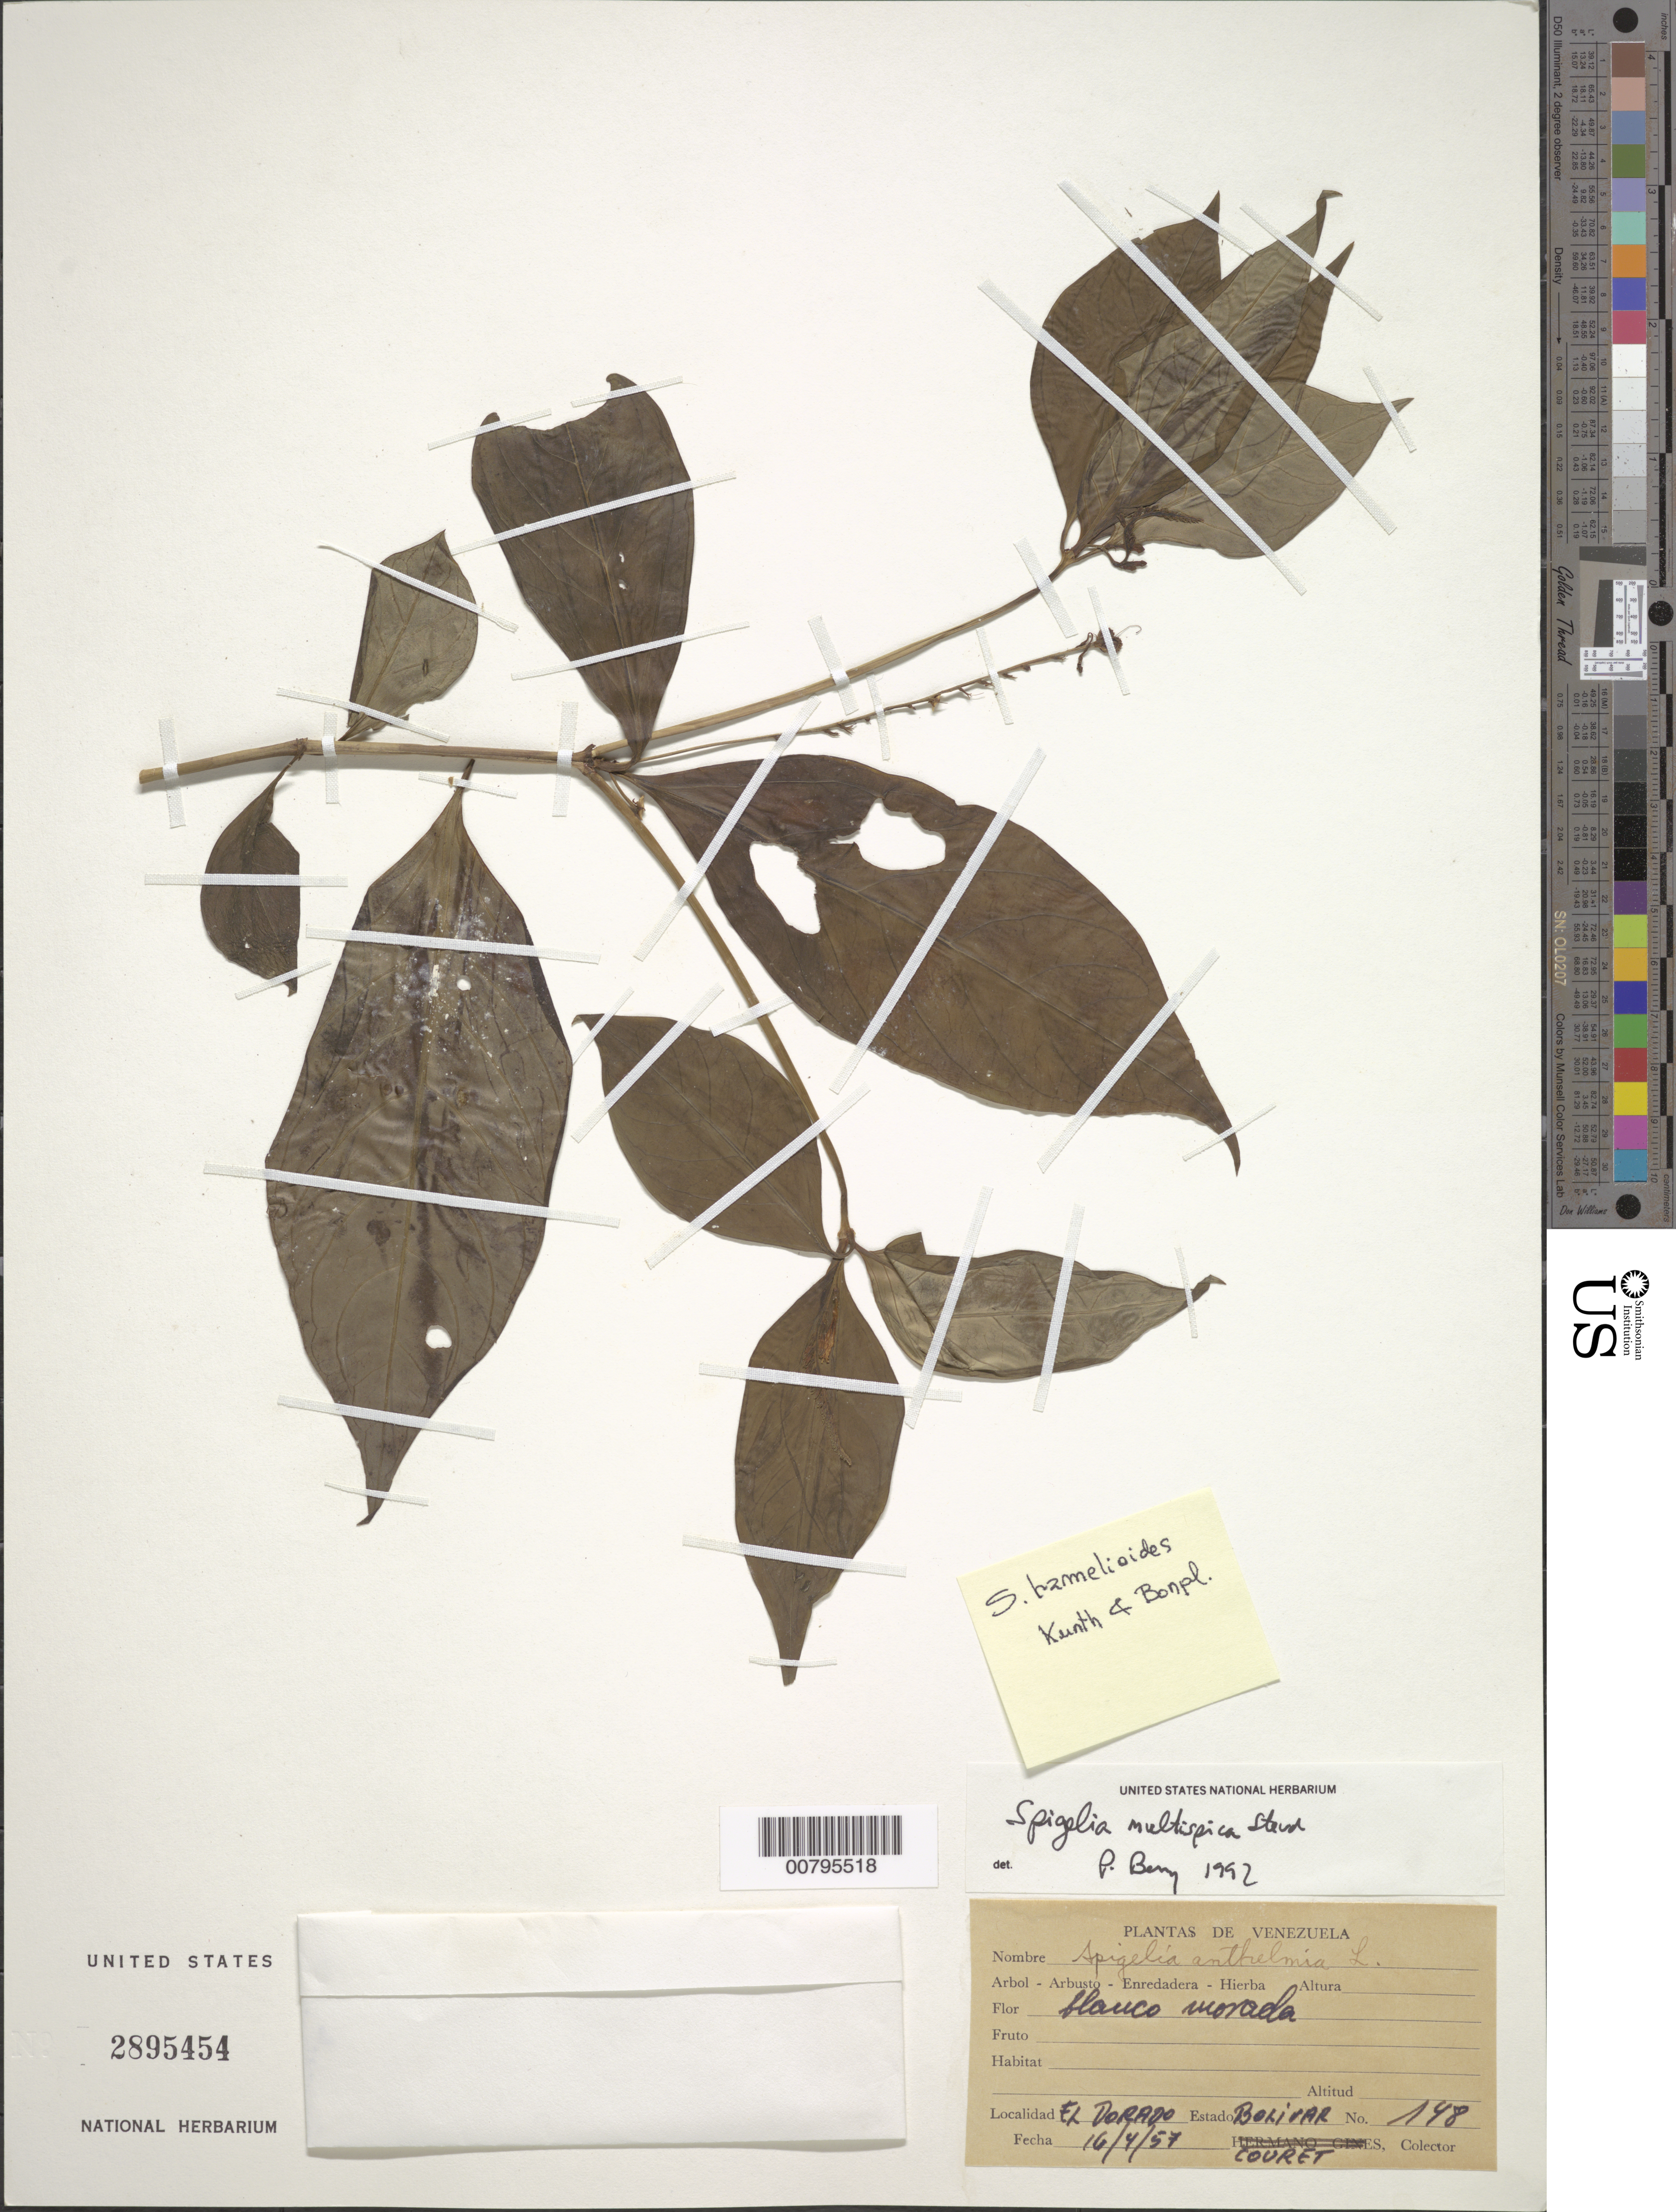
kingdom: Plantae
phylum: Tracheophyta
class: Magnoliopsida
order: Gentianales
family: Loganiaceae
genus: Spigelia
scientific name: Spigelia multispica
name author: Steud.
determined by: Berry, P. E., (WIS), University of Wisconsin - Madison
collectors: -. Couret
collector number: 148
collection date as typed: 16-Apr-57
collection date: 1957-04-16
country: Venezuela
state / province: Bolívar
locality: El Dorado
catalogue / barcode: US 2895454